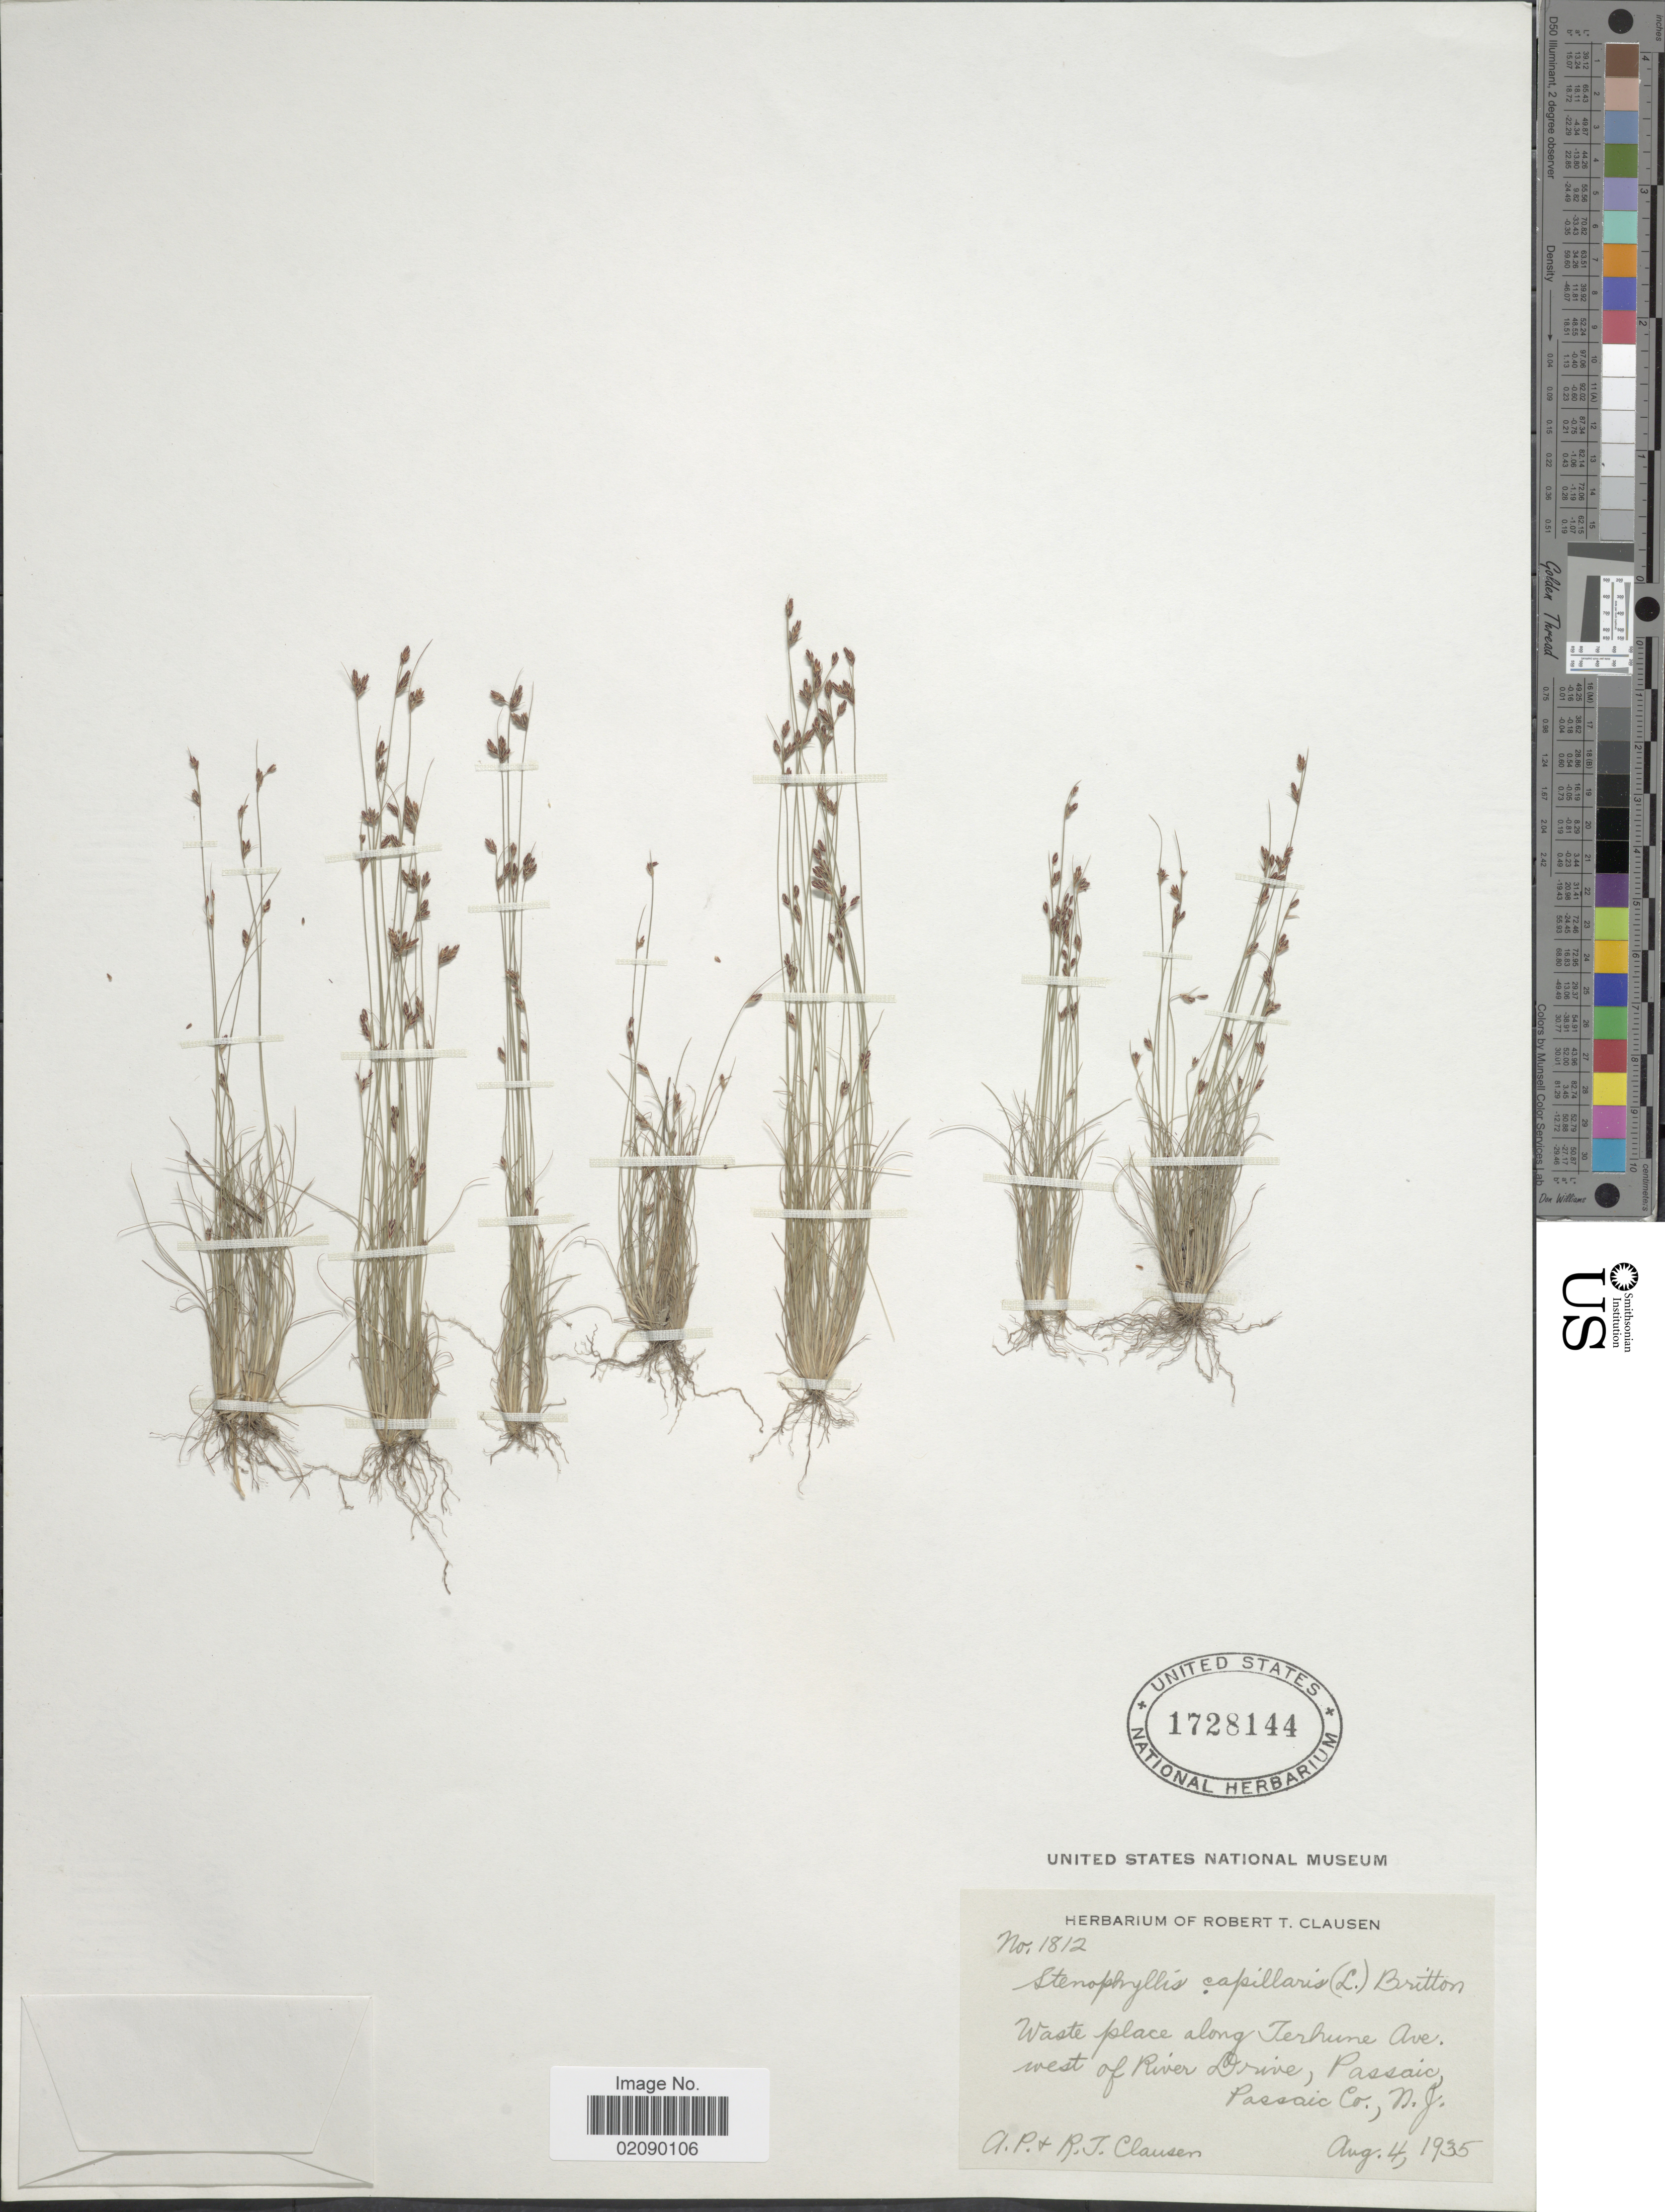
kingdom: Plantae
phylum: Tracheophyta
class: Liliopsida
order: Poales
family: Cyperaceae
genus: Bulbostylis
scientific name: Bulbostylis capillaris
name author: (L.) Kunth ex C.B. Clarke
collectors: A. Clausen & R. J. Clausen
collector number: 1812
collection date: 1935-08-04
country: United States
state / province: New Jersey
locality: Waste place along Jerhune Ave. west of River Drive, Passaic, Passaic Co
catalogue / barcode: US 1728144